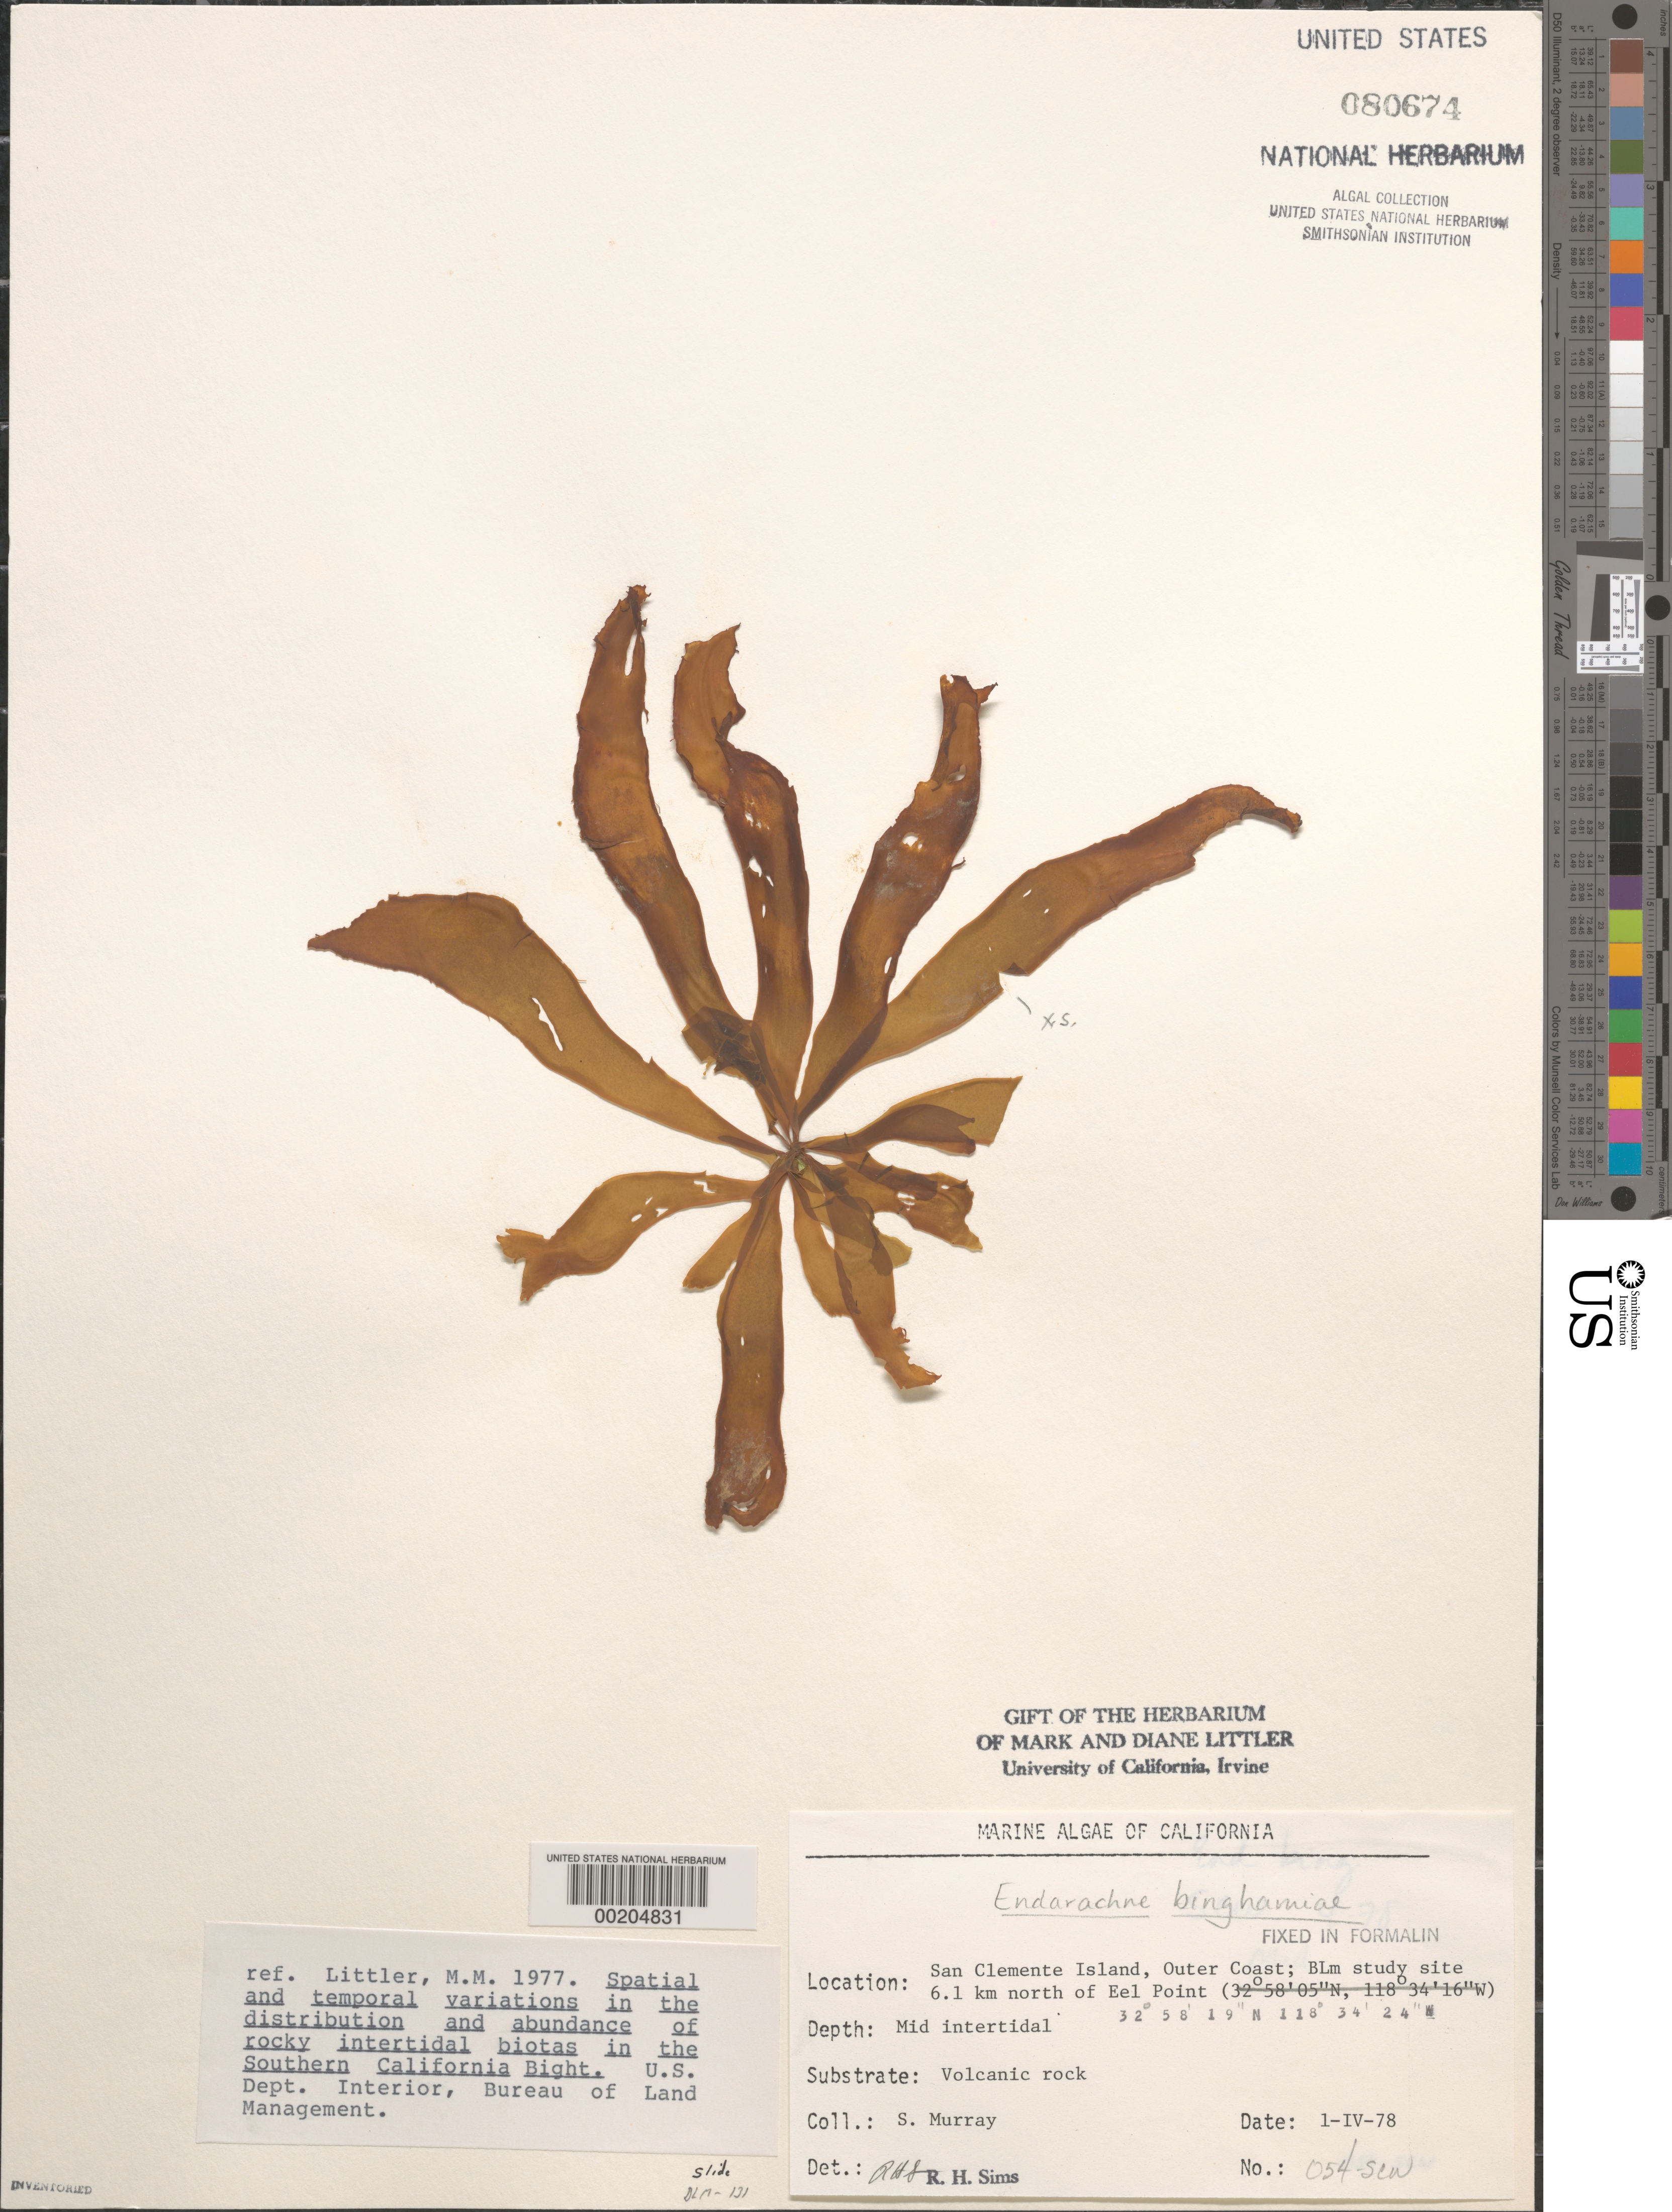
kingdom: Chromista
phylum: Ochrophyta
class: Phaeophyceae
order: Scytosiphonales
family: Scytosiphonaceae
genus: Petalonia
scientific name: Petalonia binghamiae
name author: (J. Agardh) K.L.Vinogr.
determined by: Algae name updating Project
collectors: S. N. Murray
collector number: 054-scw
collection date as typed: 01 Apr 1978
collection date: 1978-04-01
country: United States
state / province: California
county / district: Los Angeles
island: San Clemente Island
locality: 6.1 km north of Eel Point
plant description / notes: BLM-SOCALBIGHT Rocky Intertidal Survey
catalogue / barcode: US 80674